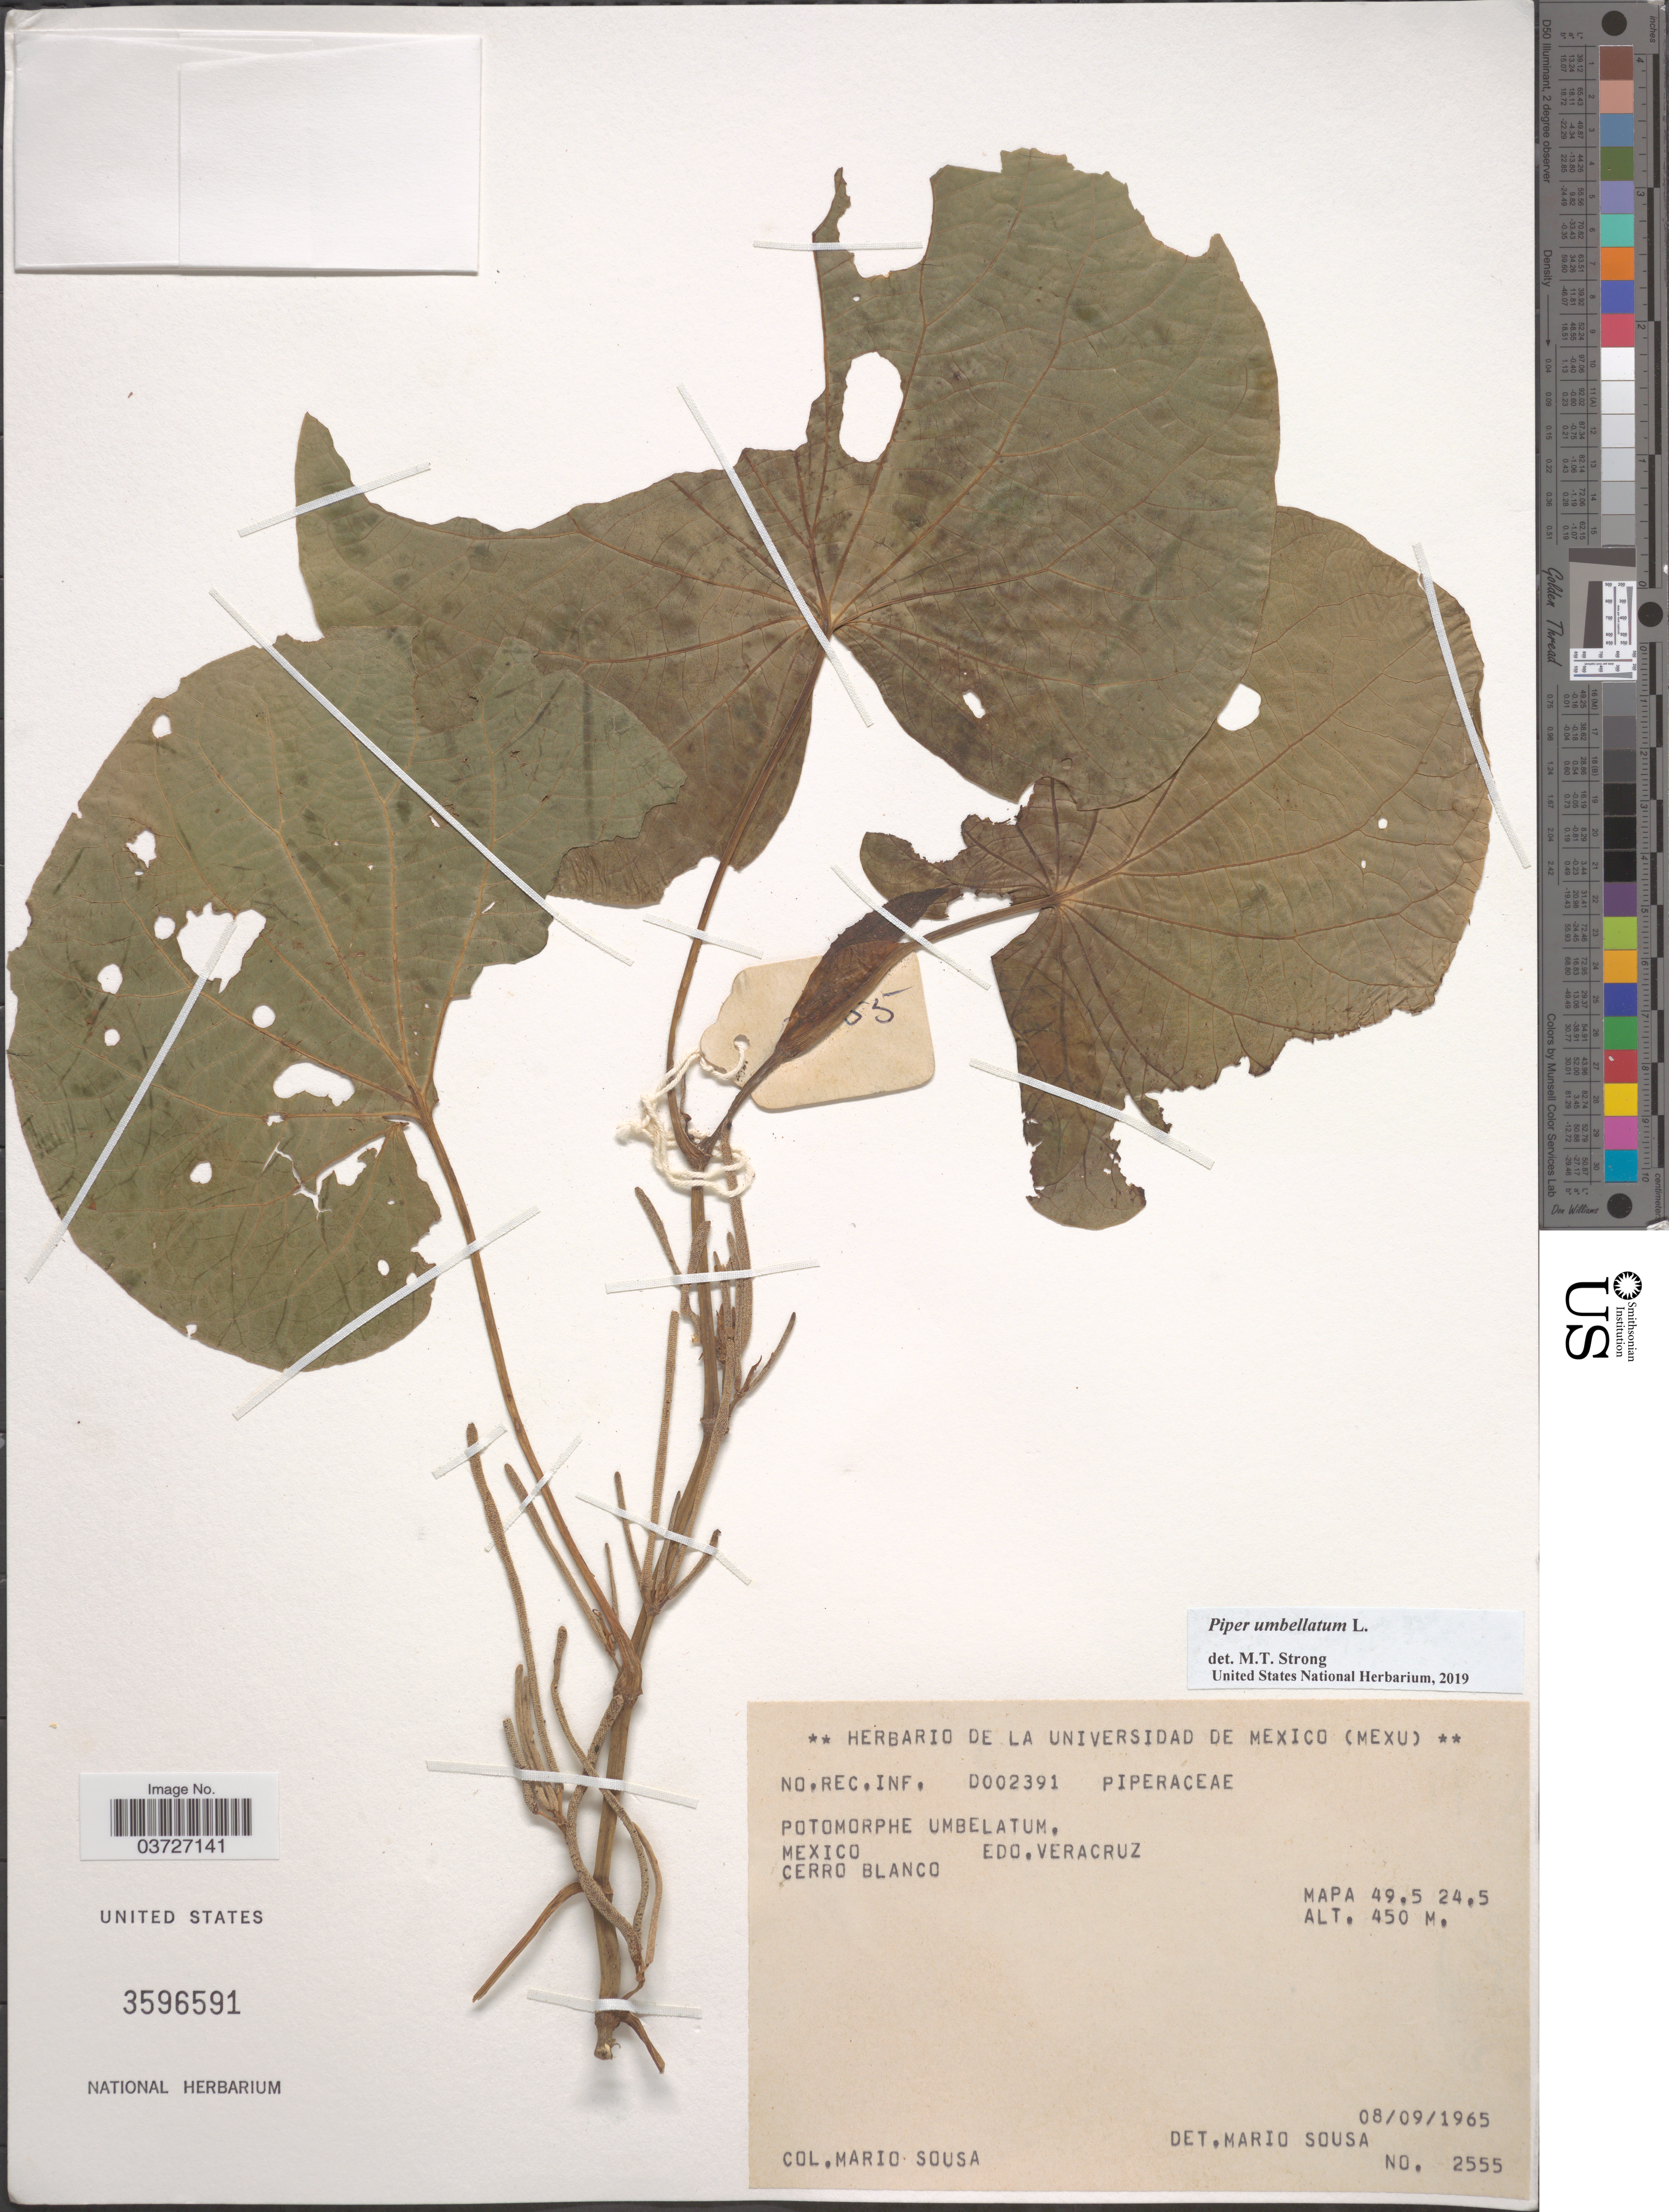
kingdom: Plantae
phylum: Tracheophyta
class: Magnoliopsida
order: Piperales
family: Piperaceae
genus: Piper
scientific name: Piper umbellatum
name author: L.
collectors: M. Sousa S.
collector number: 2555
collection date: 1965-09-08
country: Mexico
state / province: Veracruz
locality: Edo. Veracruz. Cerro Blanco.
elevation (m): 450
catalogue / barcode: US 3596591